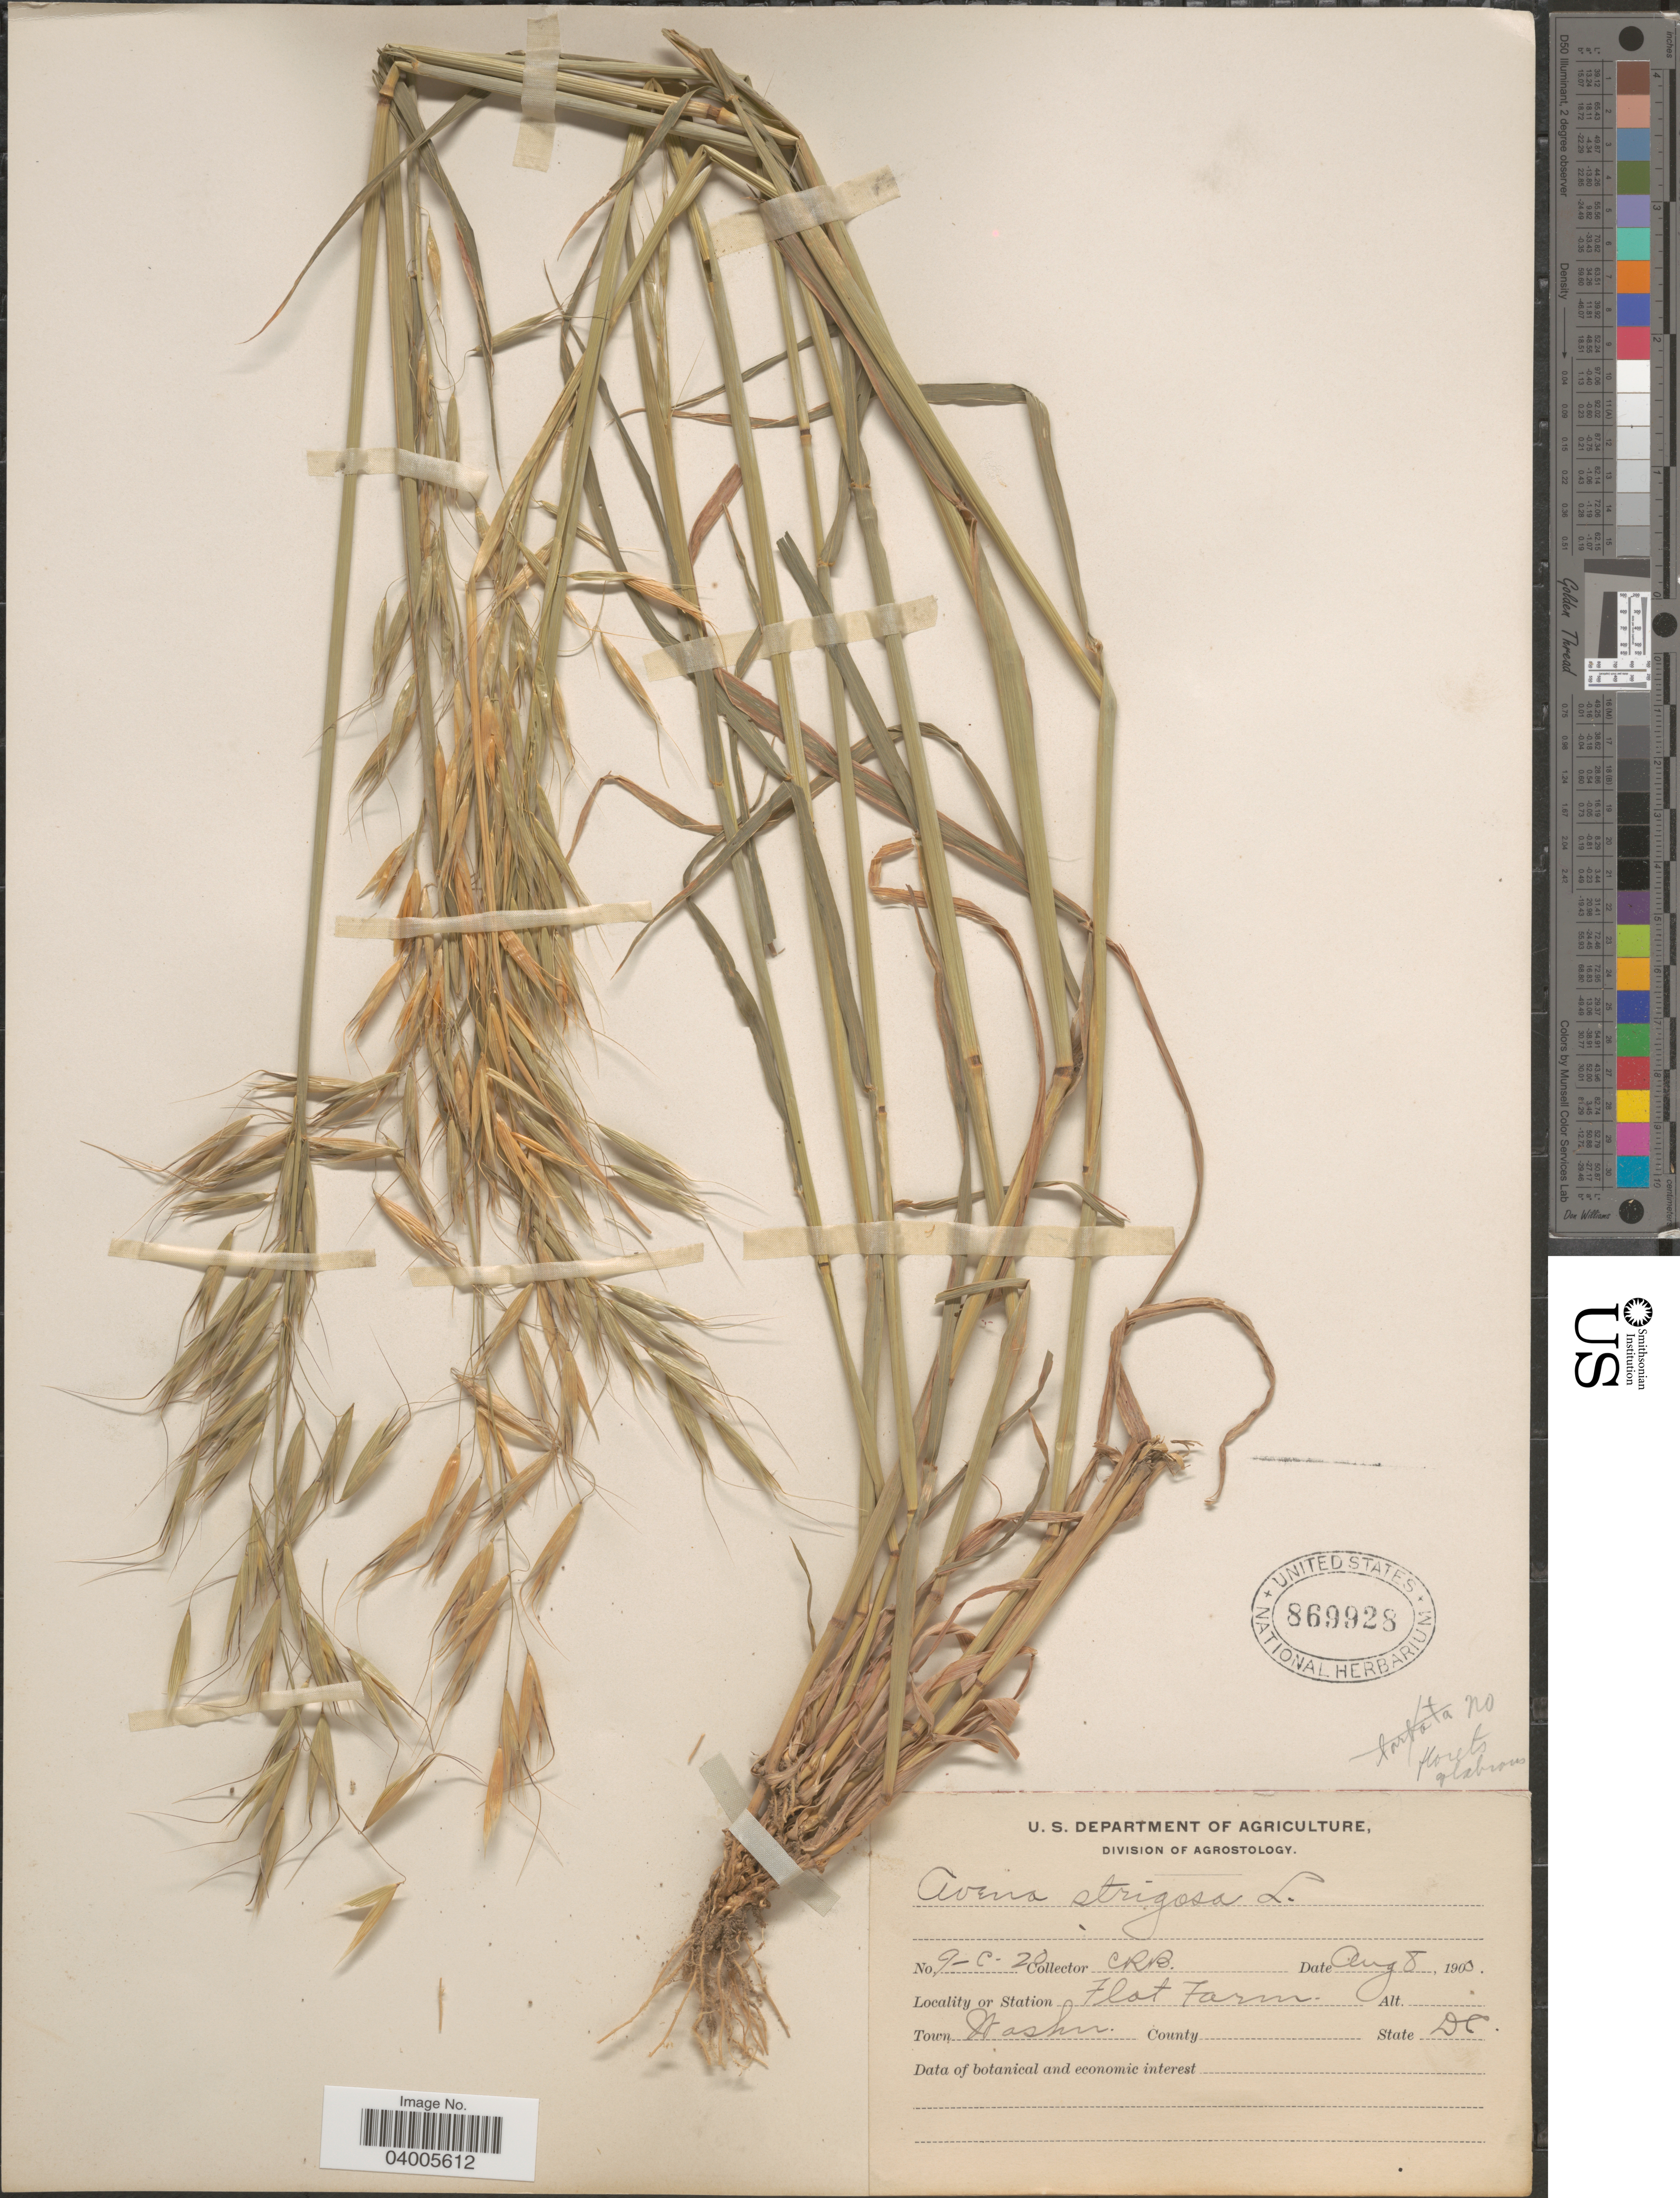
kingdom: Plantae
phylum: Tracheophyta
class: Liliopsida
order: Poales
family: Poaceae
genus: Avena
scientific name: Avena strigosa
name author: Schreb.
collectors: C. R. B.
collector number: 9-c-20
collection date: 1900-08-08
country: United States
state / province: District of Columbia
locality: Station Flat Farm. Town Wash.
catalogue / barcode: US 869928